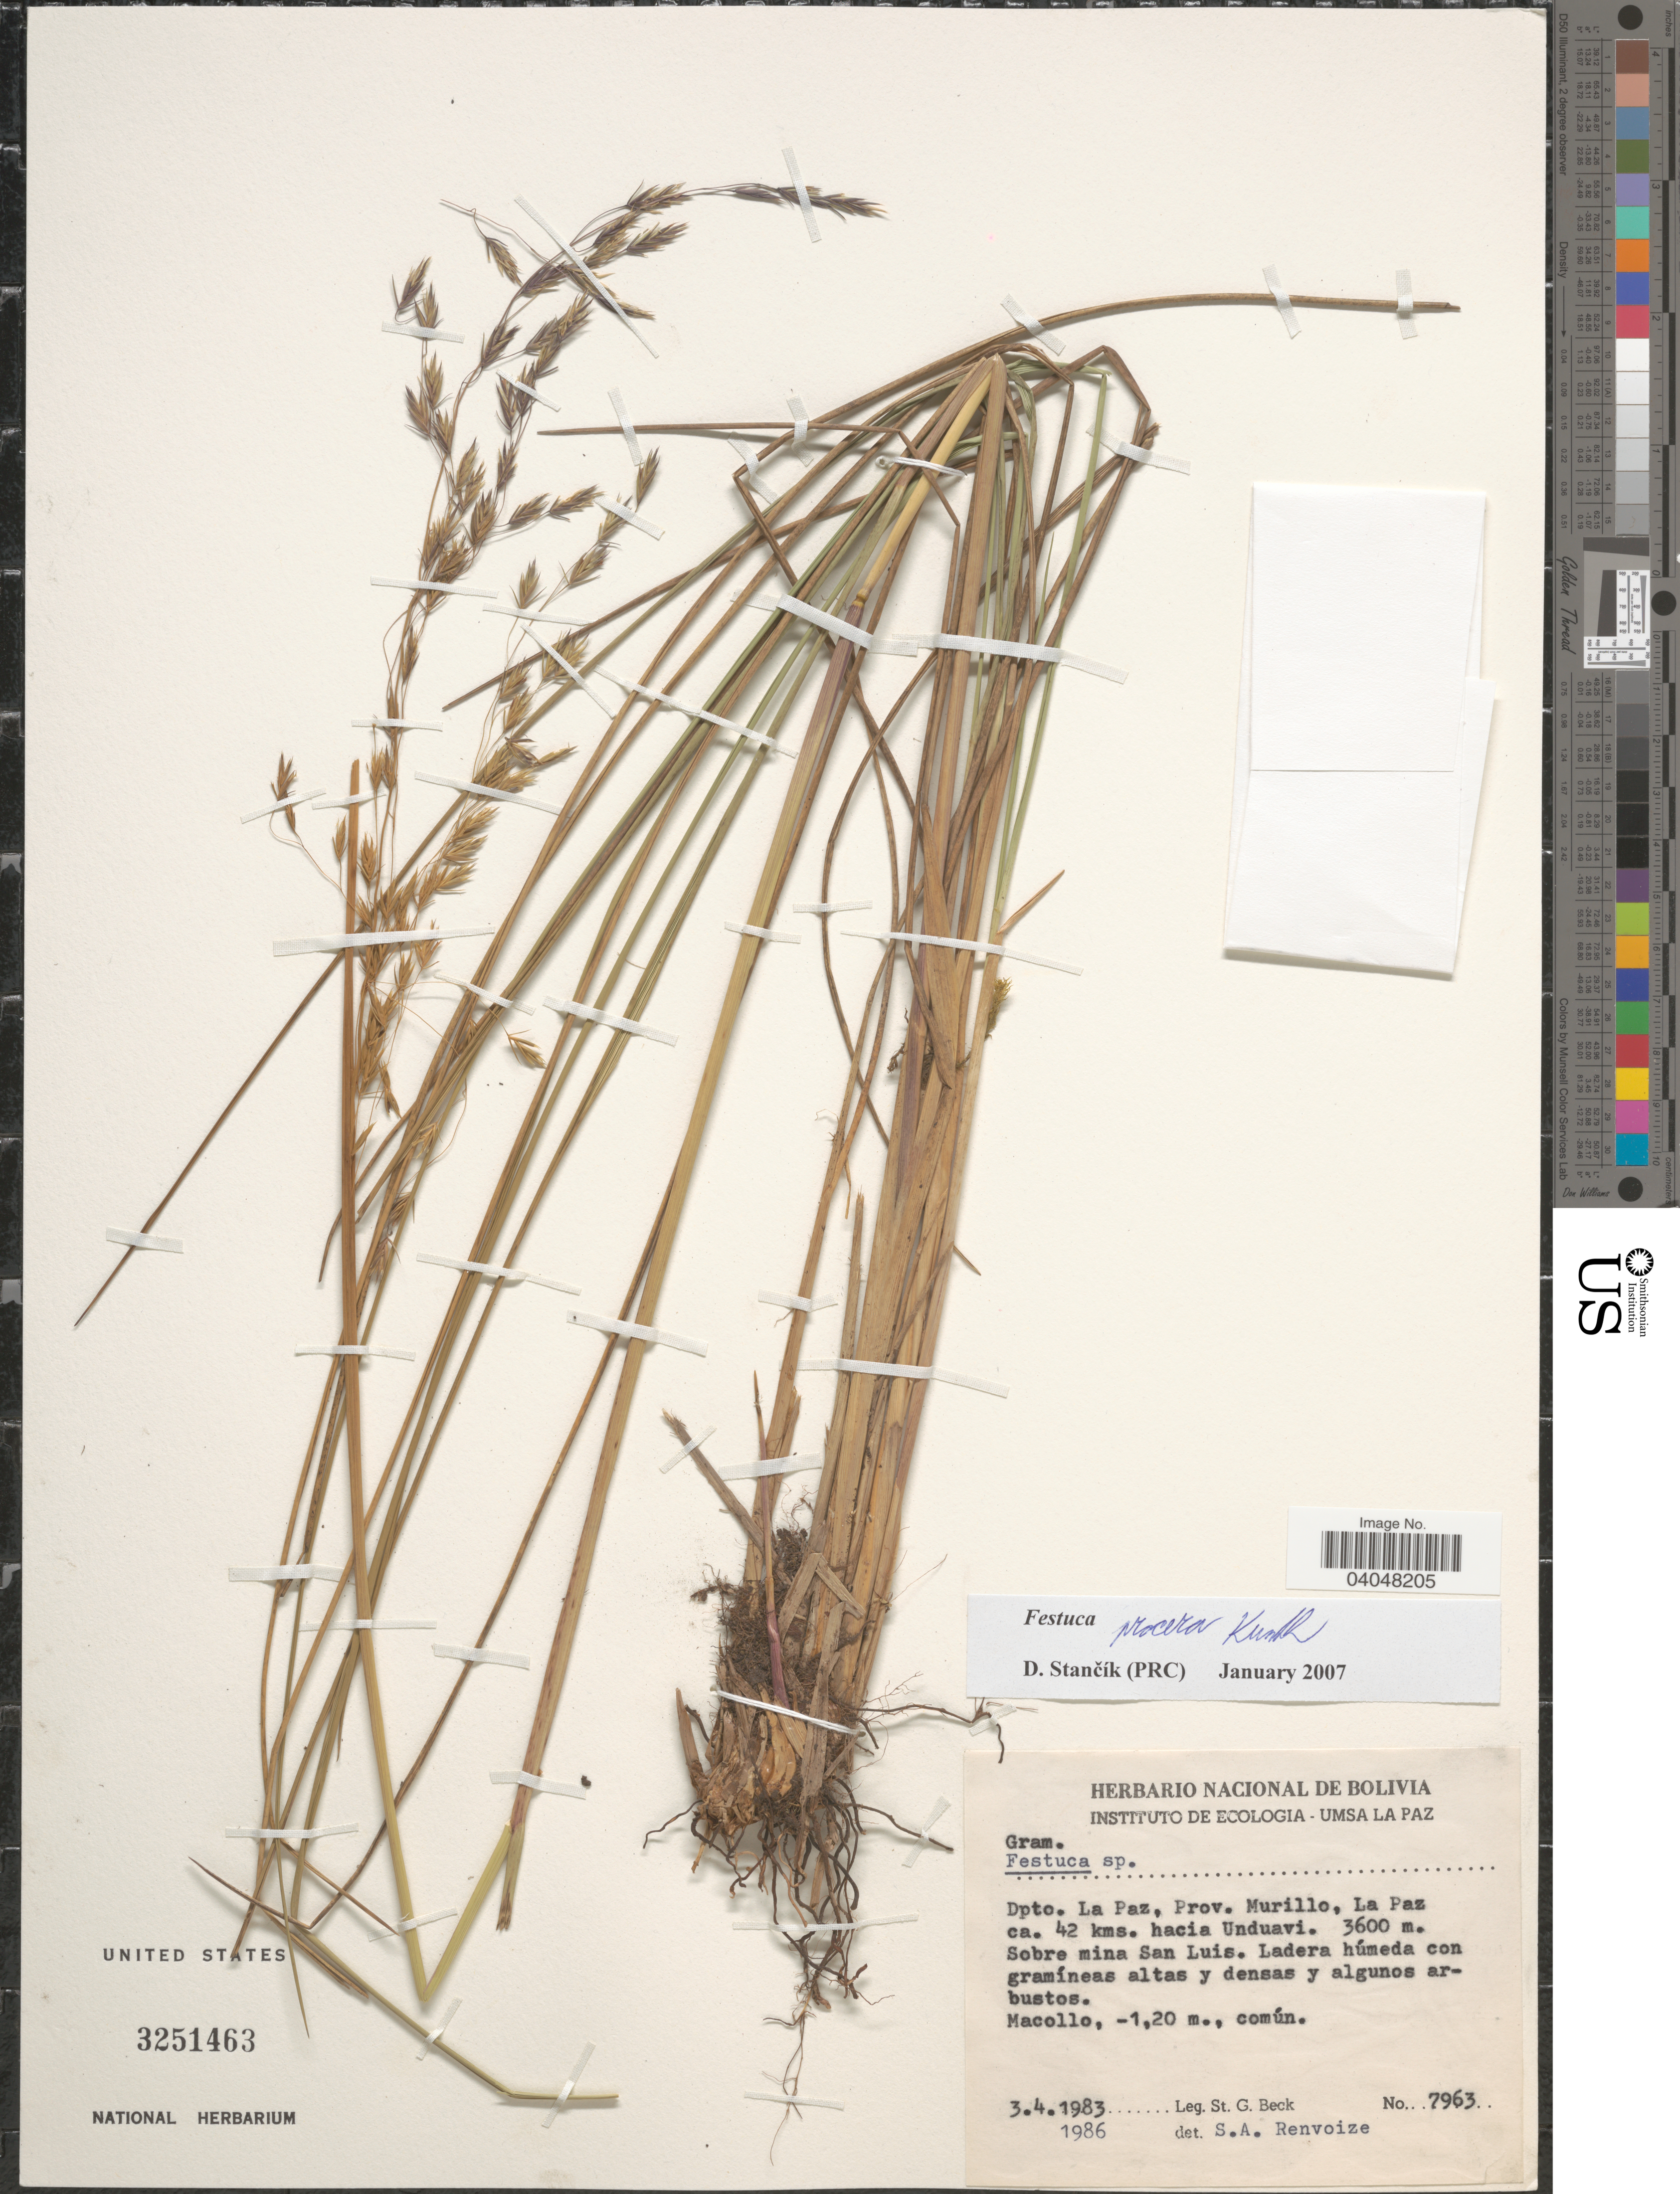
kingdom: Plantae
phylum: Tracheophyta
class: Liliopsida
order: Poales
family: Poaceae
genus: Festuca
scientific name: Festuca procera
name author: Kunth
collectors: S. G. Beck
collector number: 7963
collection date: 1983-04-03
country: Bolivia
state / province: La Paz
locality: Dpto. La Paz, Prov. Murillo, La Paz ca. 42 kms. hacia Unduavi. Sobre mina San Luis.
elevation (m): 3600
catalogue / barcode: US 3251463